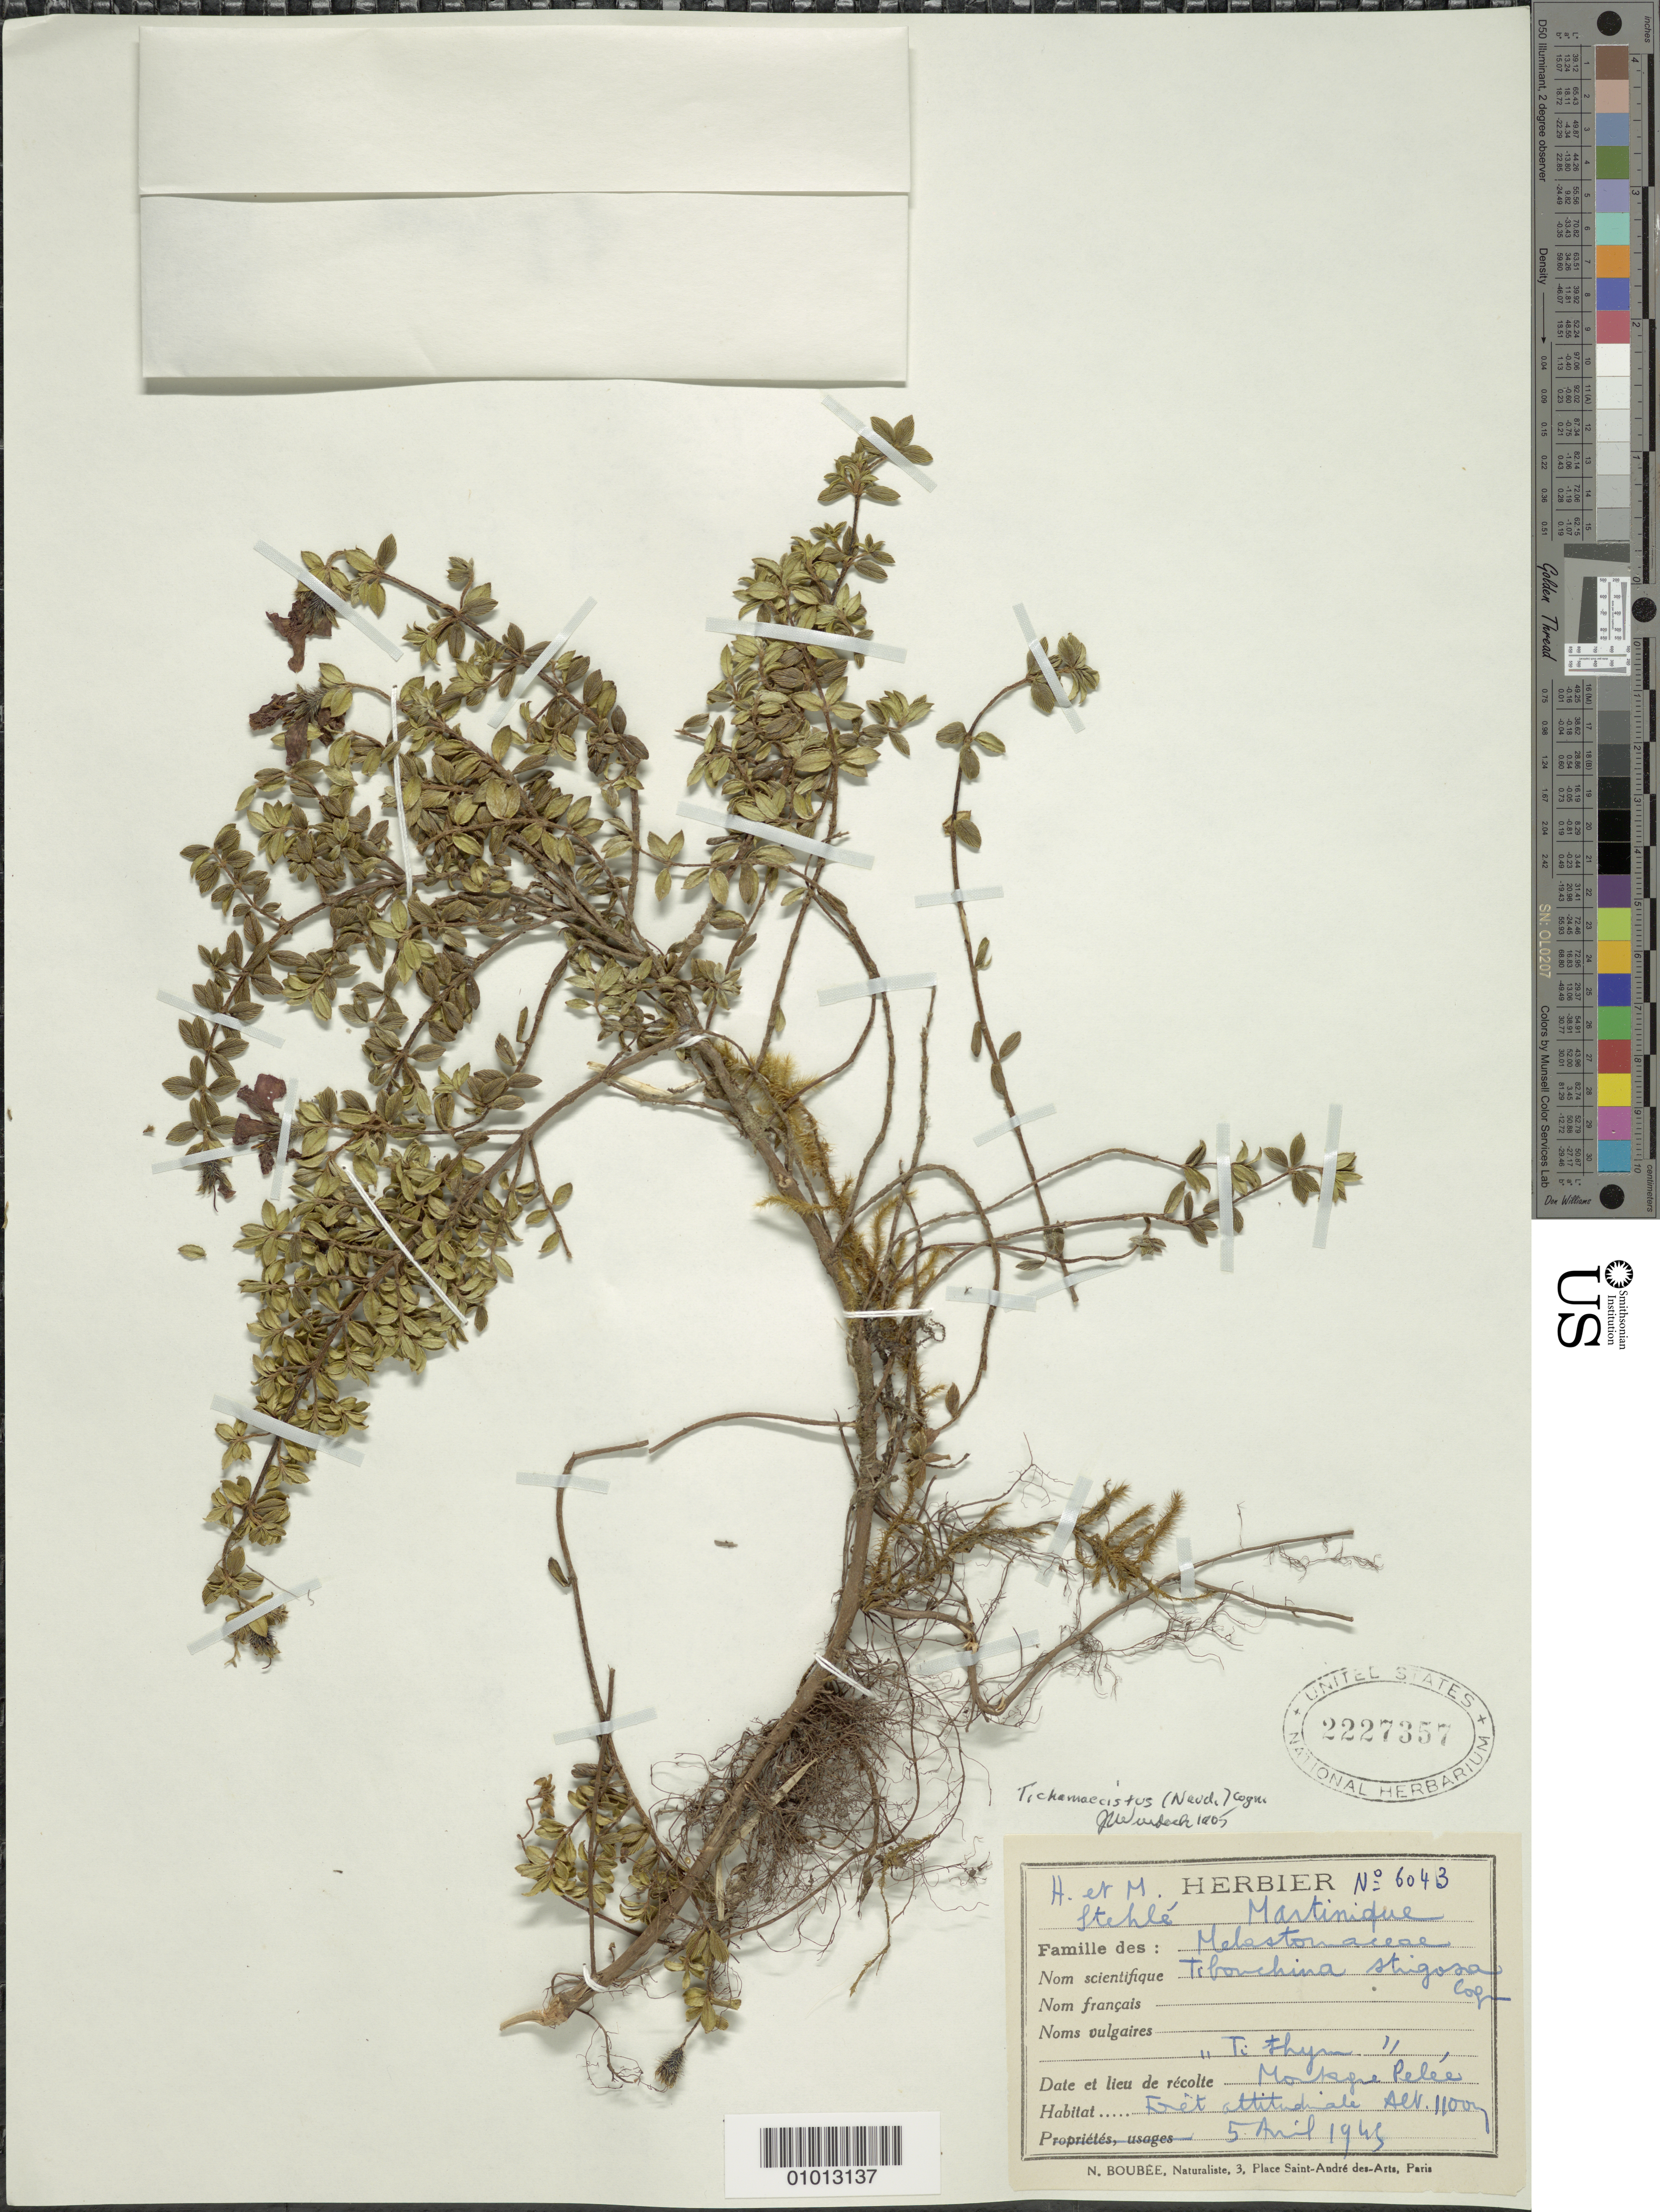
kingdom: Plantae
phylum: Tracheophyta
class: Magnoliopsida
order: Myrtales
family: Melastomataceae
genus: Chaetogastra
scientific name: Chaetogastra chamaecistus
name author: Griseb.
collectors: H. Stehlé & M. Stehlé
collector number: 6043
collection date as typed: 05 Apr 1945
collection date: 1945-04-05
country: Martinique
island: Martinique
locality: Montagne Pelée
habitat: Forêt altitudinale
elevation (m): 1100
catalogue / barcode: US 2227357